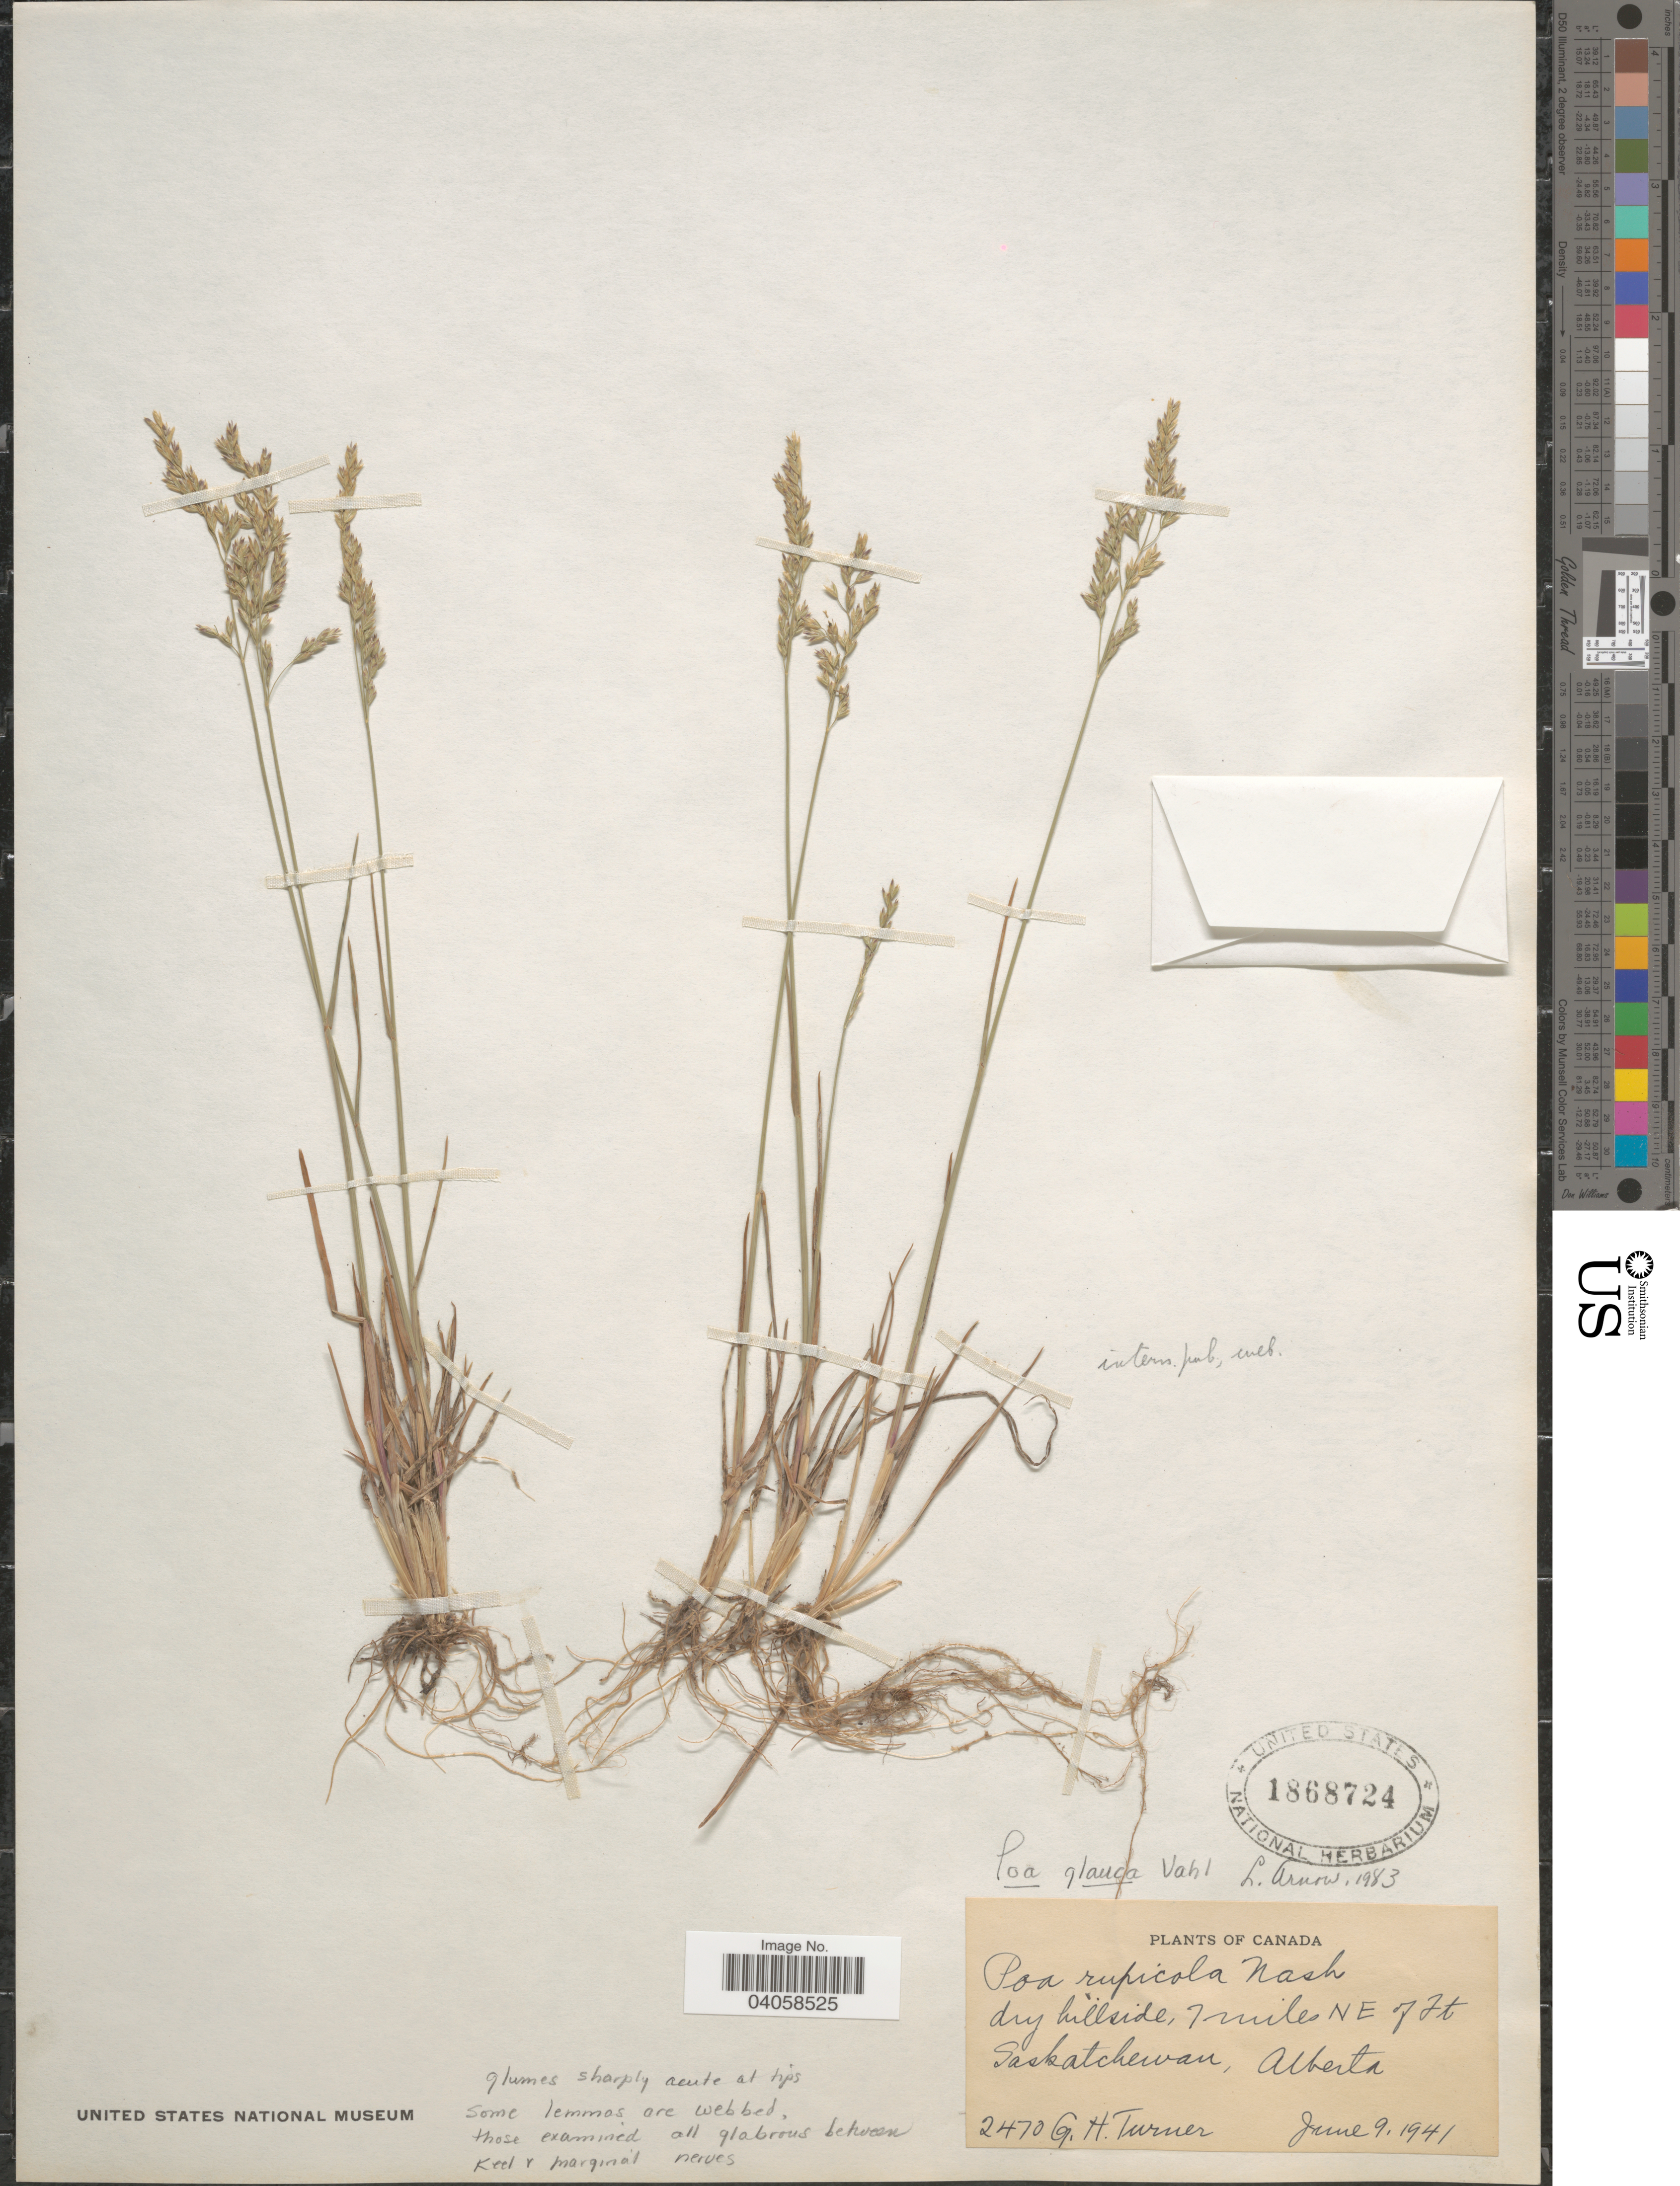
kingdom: Plantae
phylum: Tracheophyta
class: Liliopsida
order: Poales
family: Poaceae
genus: Poa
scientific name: Poa glauca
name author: Vahl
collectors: G. H. Turner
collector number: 2470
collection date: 1941-06-09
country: Canada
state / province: Alberta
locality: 7 miles NE of Ft Saskatchewan.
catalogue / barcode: US 1868724